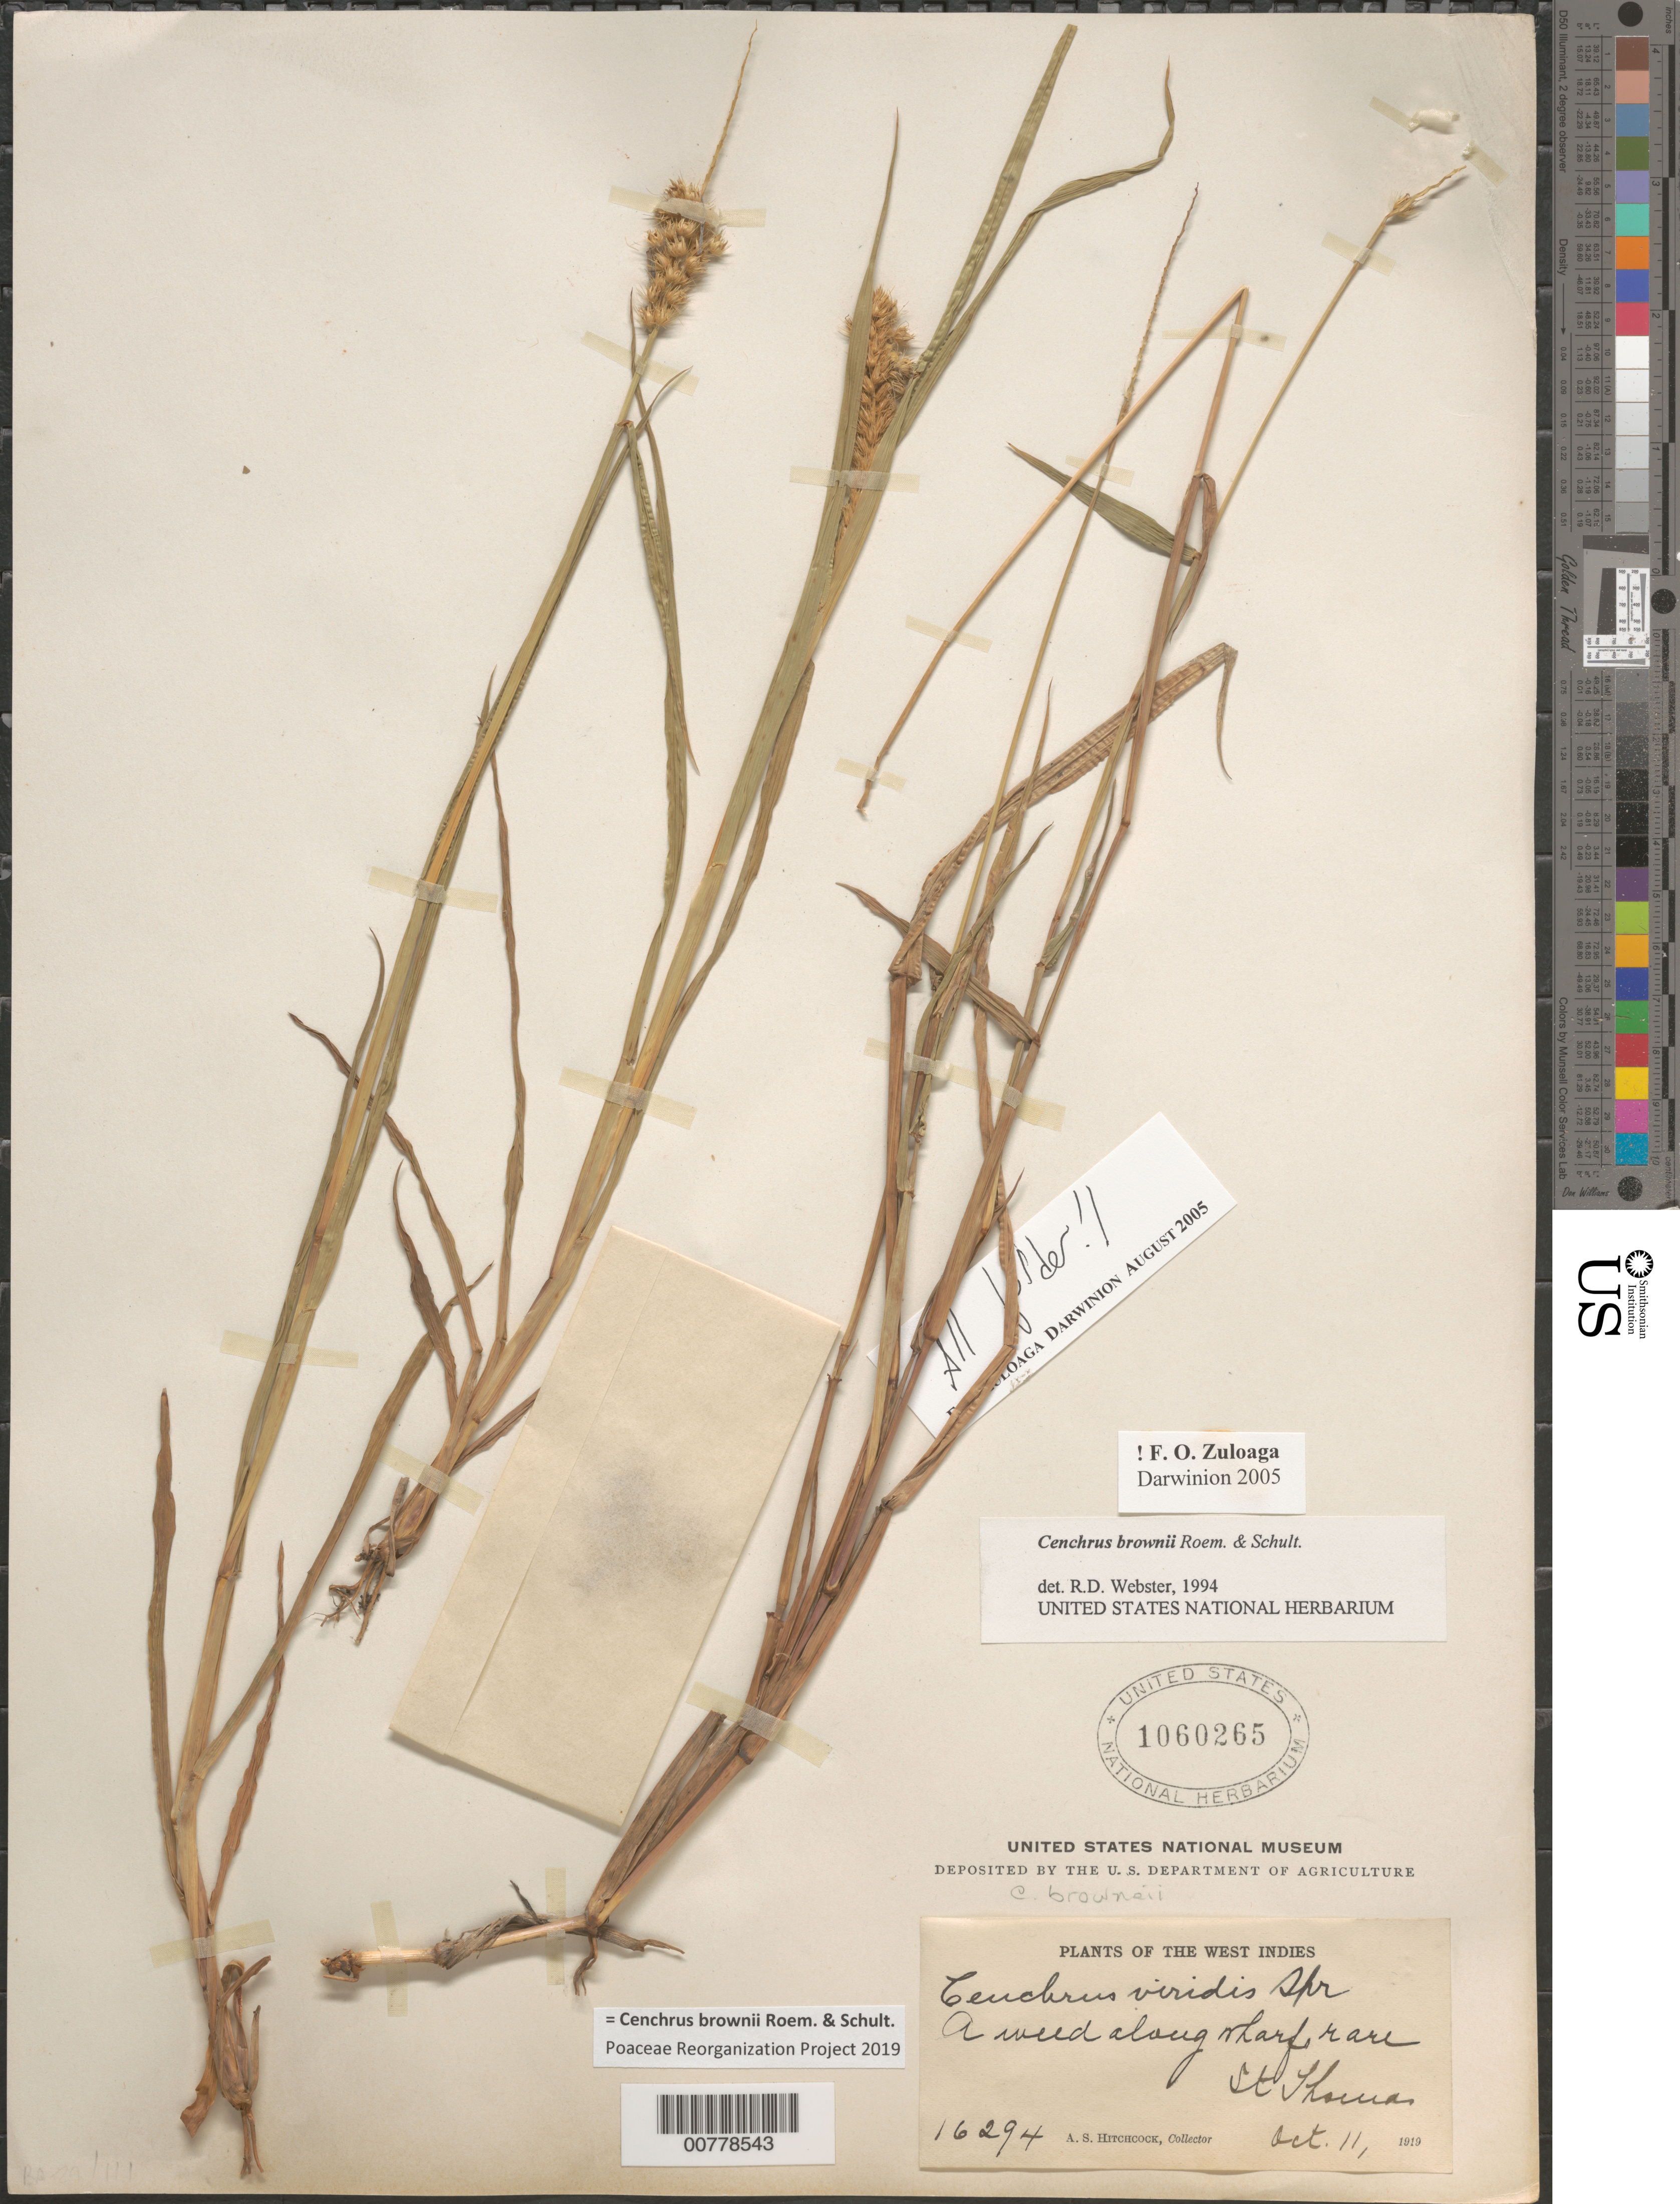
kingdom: Plantae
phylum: Tracheophyta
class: Liliopsida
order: Poales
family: Poaceae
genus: Cenchrus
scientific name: Cenchrus brownii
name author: Roem. & Schult.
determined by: Webster, Robert D.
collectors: A. S. Hitchcock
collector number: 16294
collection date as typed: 11 Oct 1919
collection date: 1919-10-11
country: U.S. Virgin Islands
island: St. Thomas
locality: St. Thomas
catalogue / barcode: US 1060265